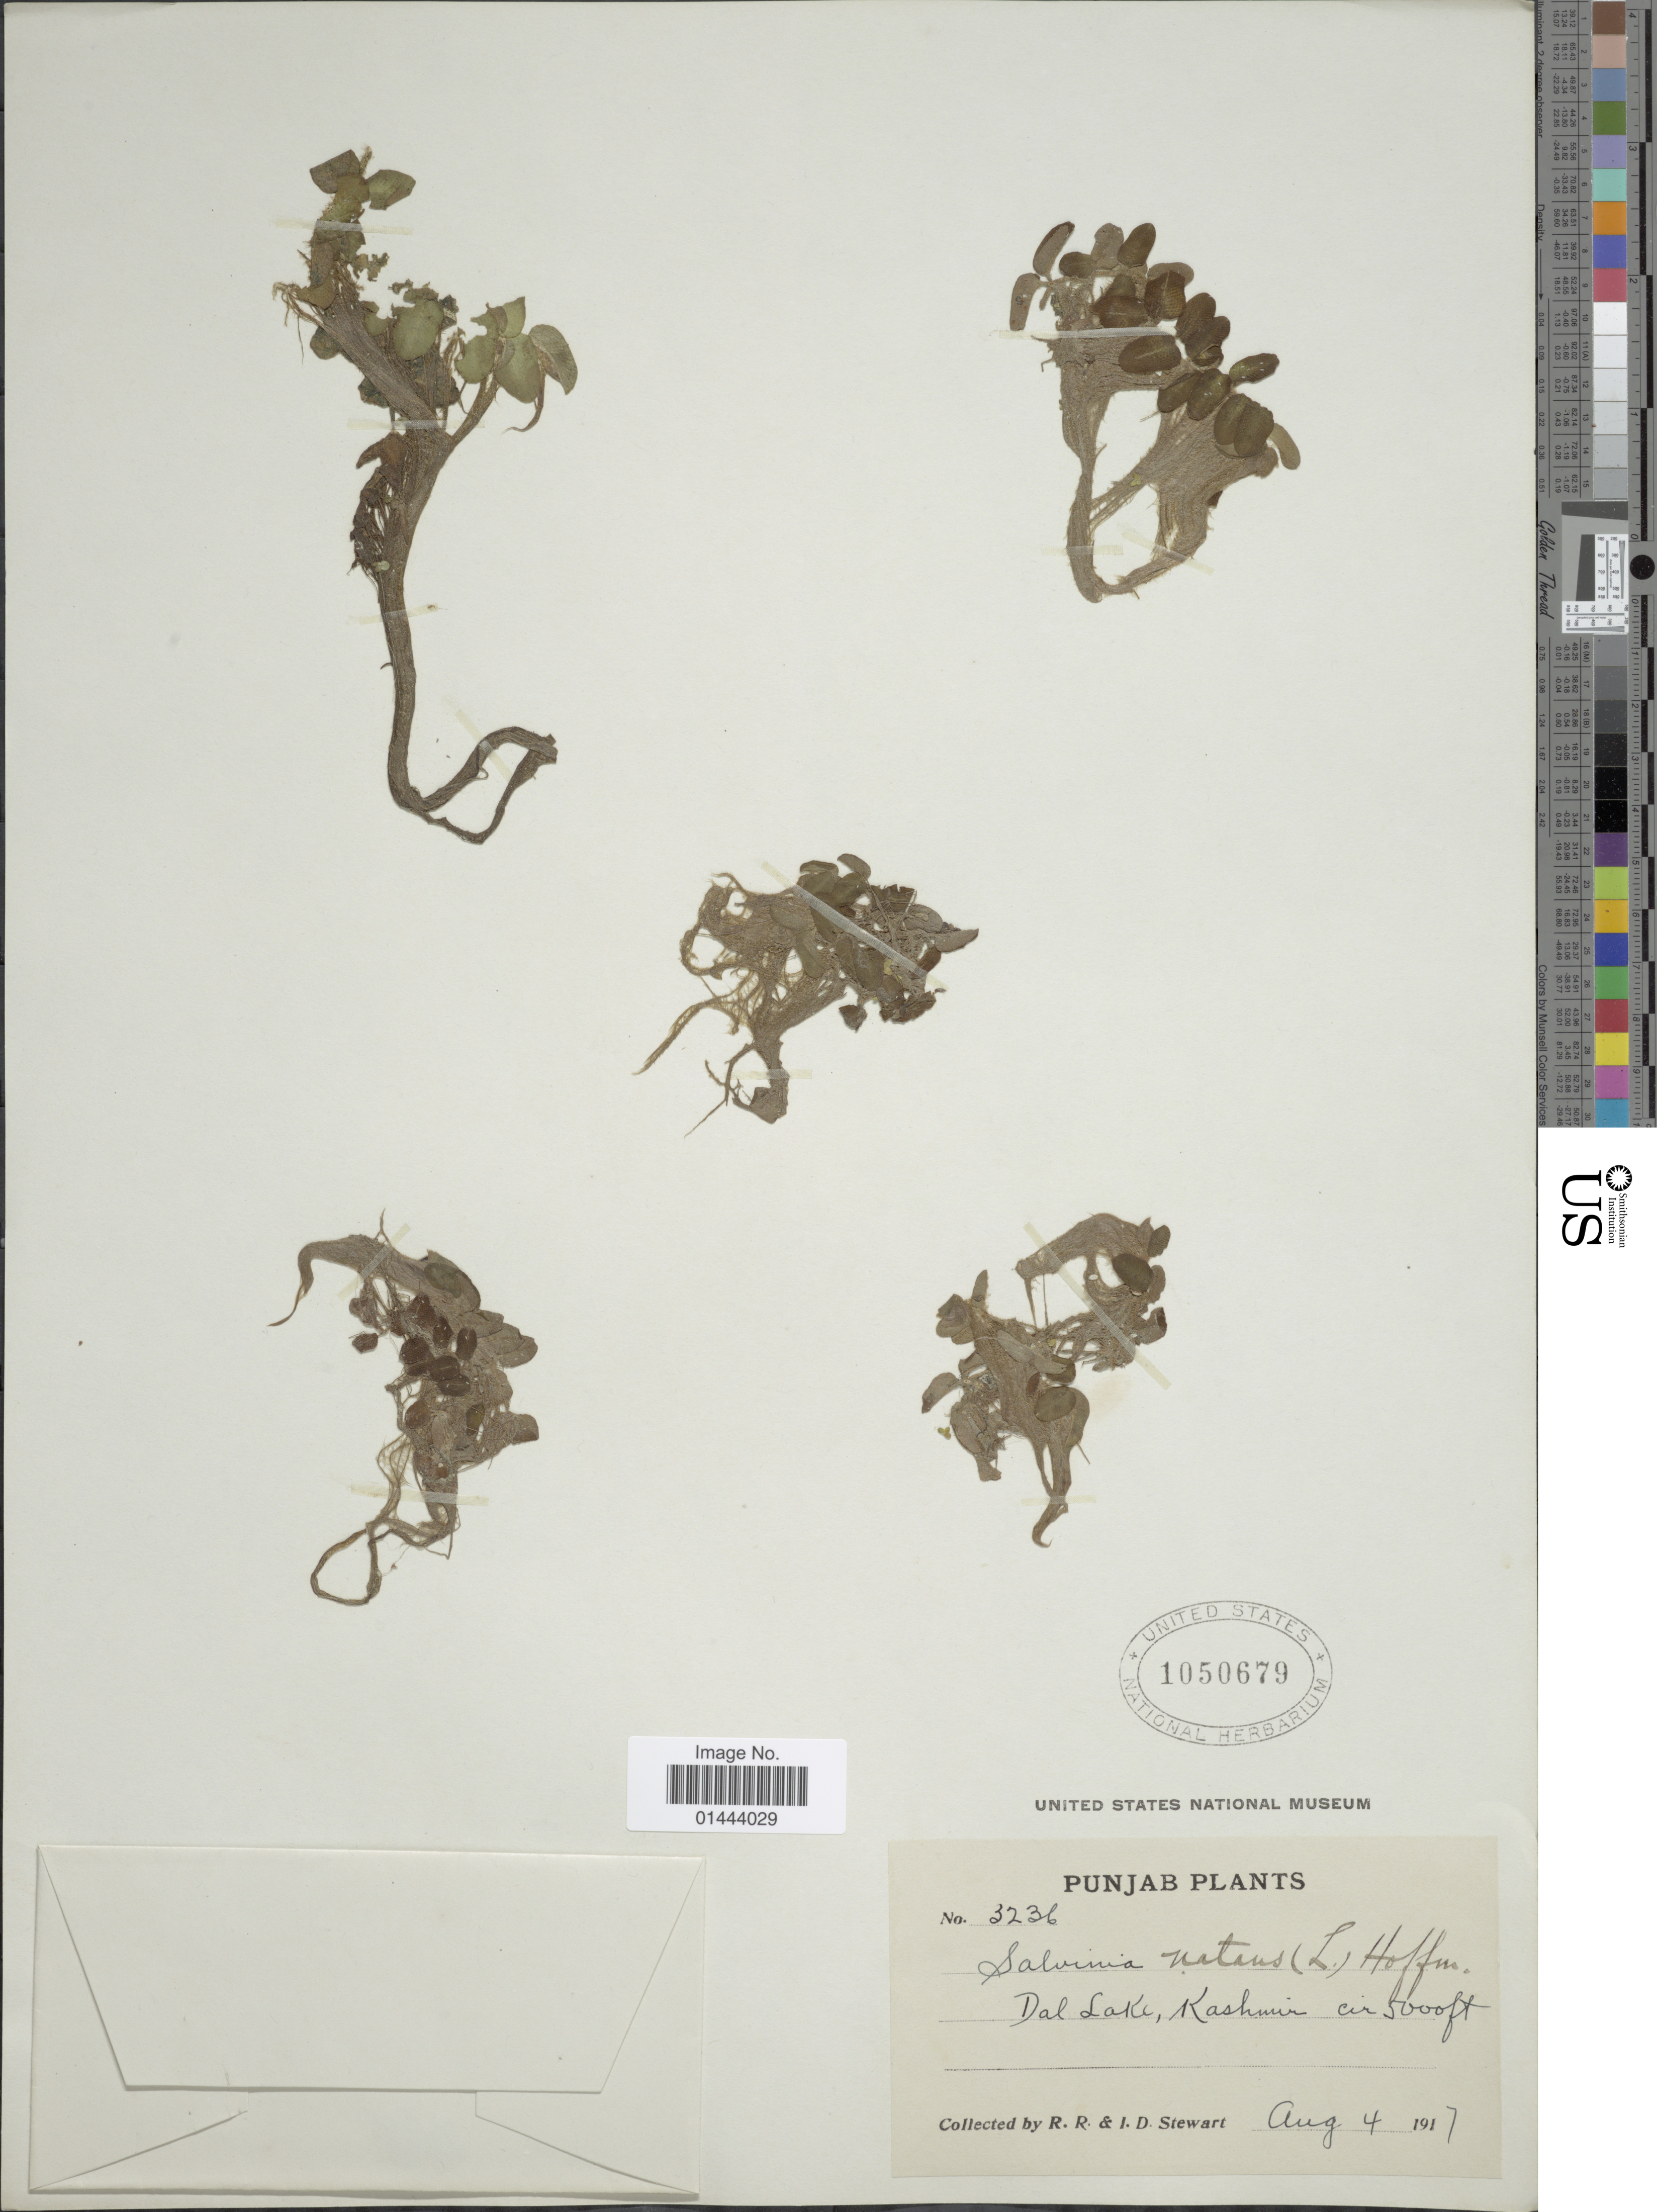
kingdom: Plantae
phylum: Tracheophyta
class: Polypodiopsida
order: Salviniales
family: Salviniaceae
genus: Salvinia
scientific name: Salvinia natans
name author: (L.) All.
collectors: R. R. Stewart & I. Stewart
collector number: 3236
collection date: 1917-08-04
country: India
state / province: Jammu and Kashmir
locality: Dal Lake, Kashmir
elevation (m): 1524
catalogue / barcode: US 1050679